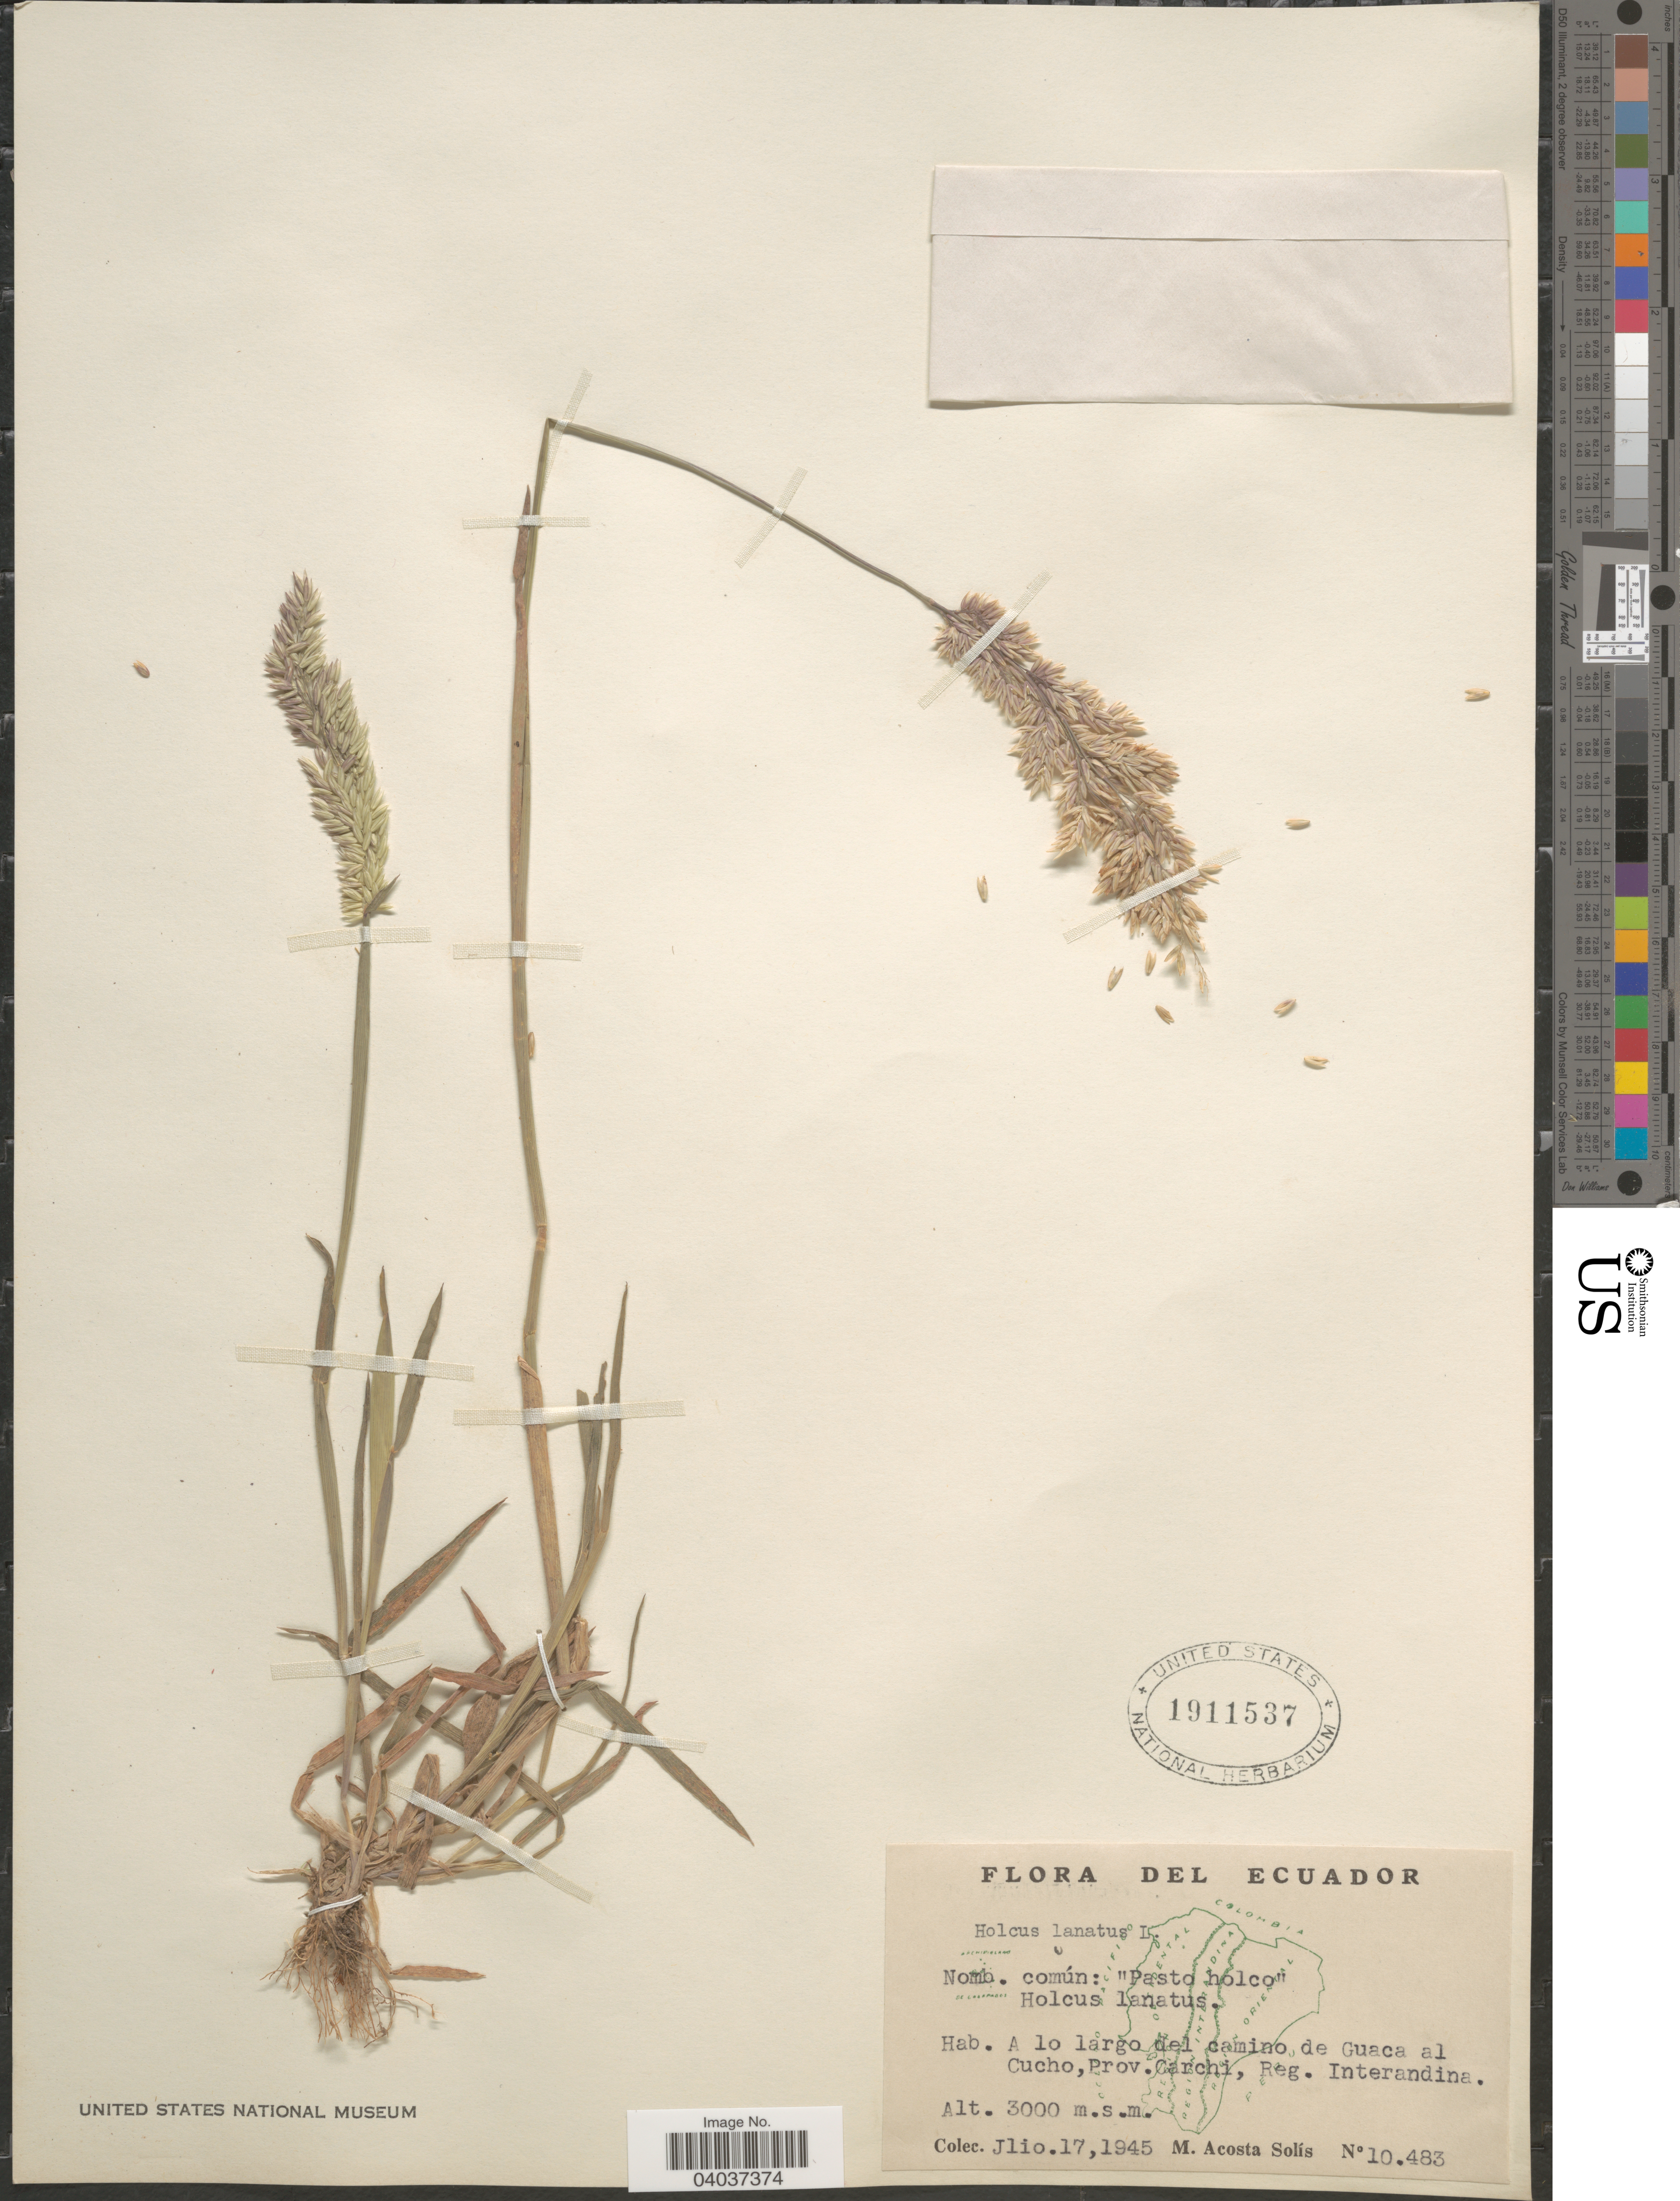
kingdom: Plantae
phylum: Tracheophyta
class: Liliopsida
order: Poales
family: Poaceae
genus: Holcus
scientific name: Holcus lanatus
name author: L.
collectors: M. Acosta Solis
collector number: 10483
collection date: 1945-07-17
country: Ecuador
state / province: Carchi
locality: A lo largo del camino de Guaca al Cucho, Reg. Interandina.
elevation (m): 3000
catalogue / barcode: US 1911537